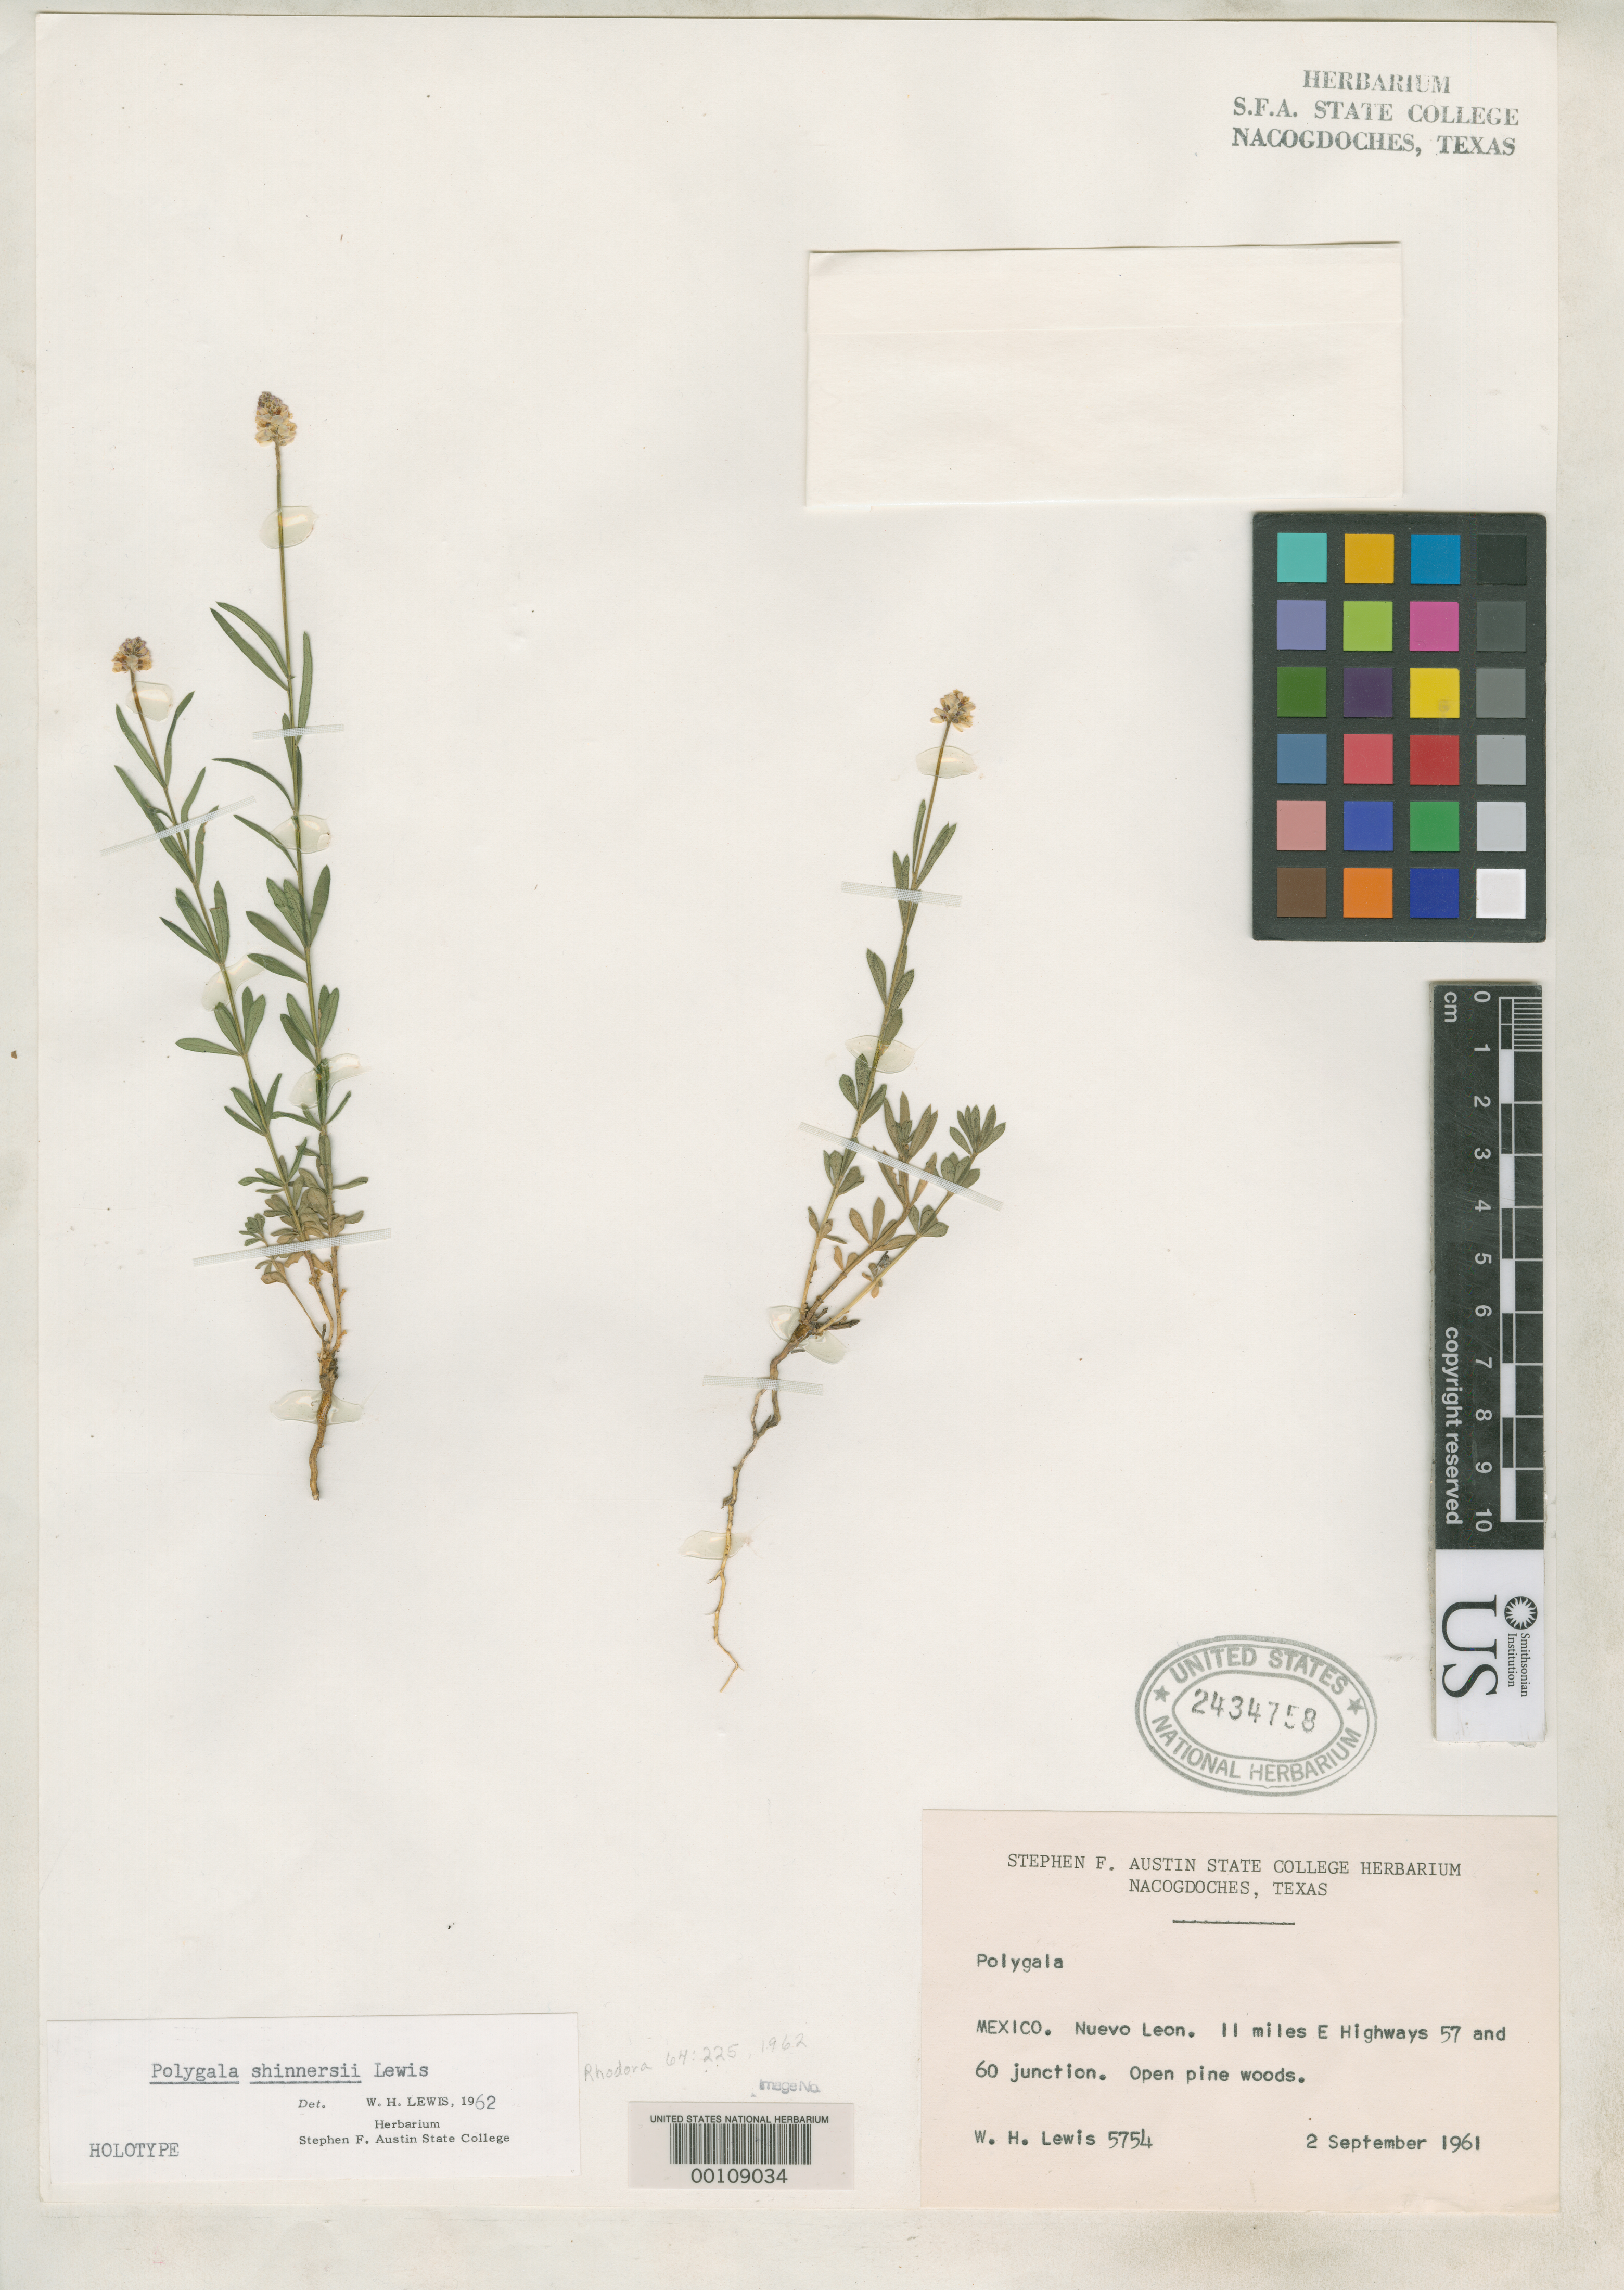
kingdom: Plantae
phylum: Tracheophyta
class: Magnoliopsida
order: Fabales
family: Polygalaceae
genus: Polygala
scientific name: Polygala shinnersii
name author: W.H. Lewis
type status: Holotype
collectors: W. H. Lewis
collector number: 5754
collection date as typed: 02 Sep 1961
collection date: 1961-09-02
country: Mexico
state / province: Nuevo Leon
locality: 11 mi E of junction of highways 57 & 60.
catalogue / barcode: US 2434758